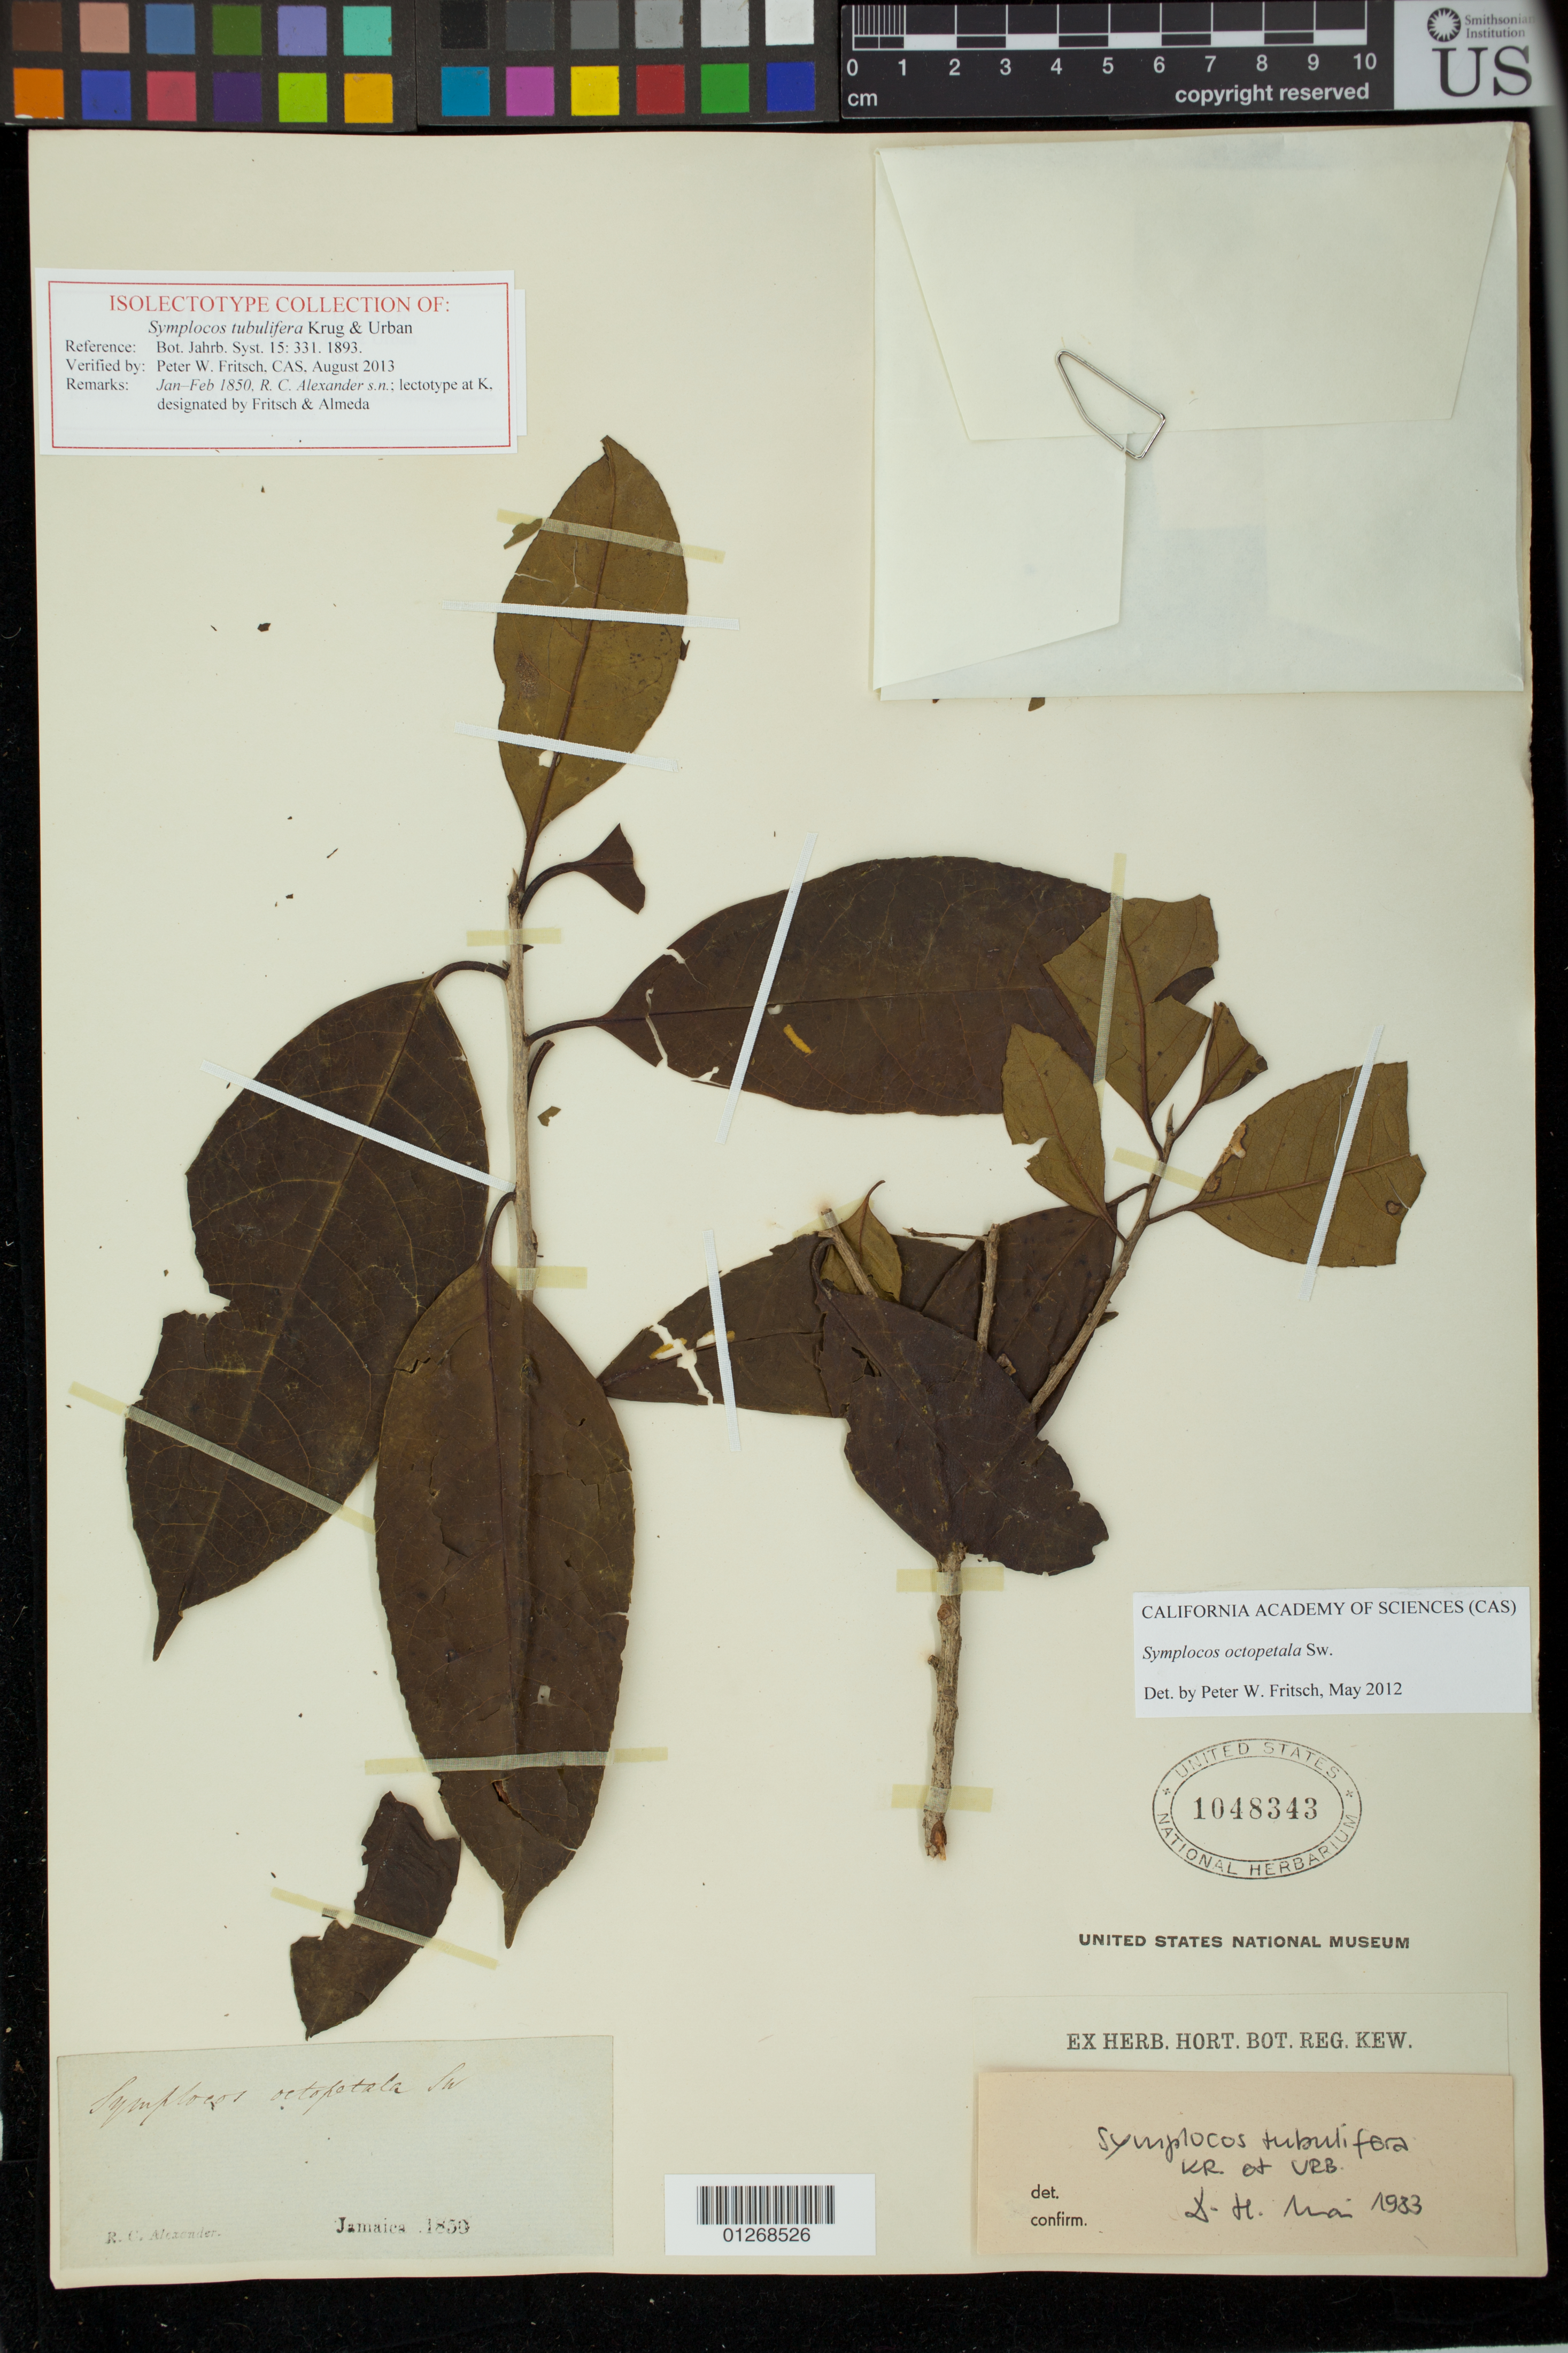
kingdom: Plantae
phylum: Tracheophyta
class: Magnoliopsida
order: Ericales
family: Symplocaceae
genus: Symplocos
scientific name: Symplocos tubulifera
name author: Krug & Urb.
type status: Type Collection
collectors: R. C. Alexander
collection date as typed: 1850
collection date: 1850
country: Jamaica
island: Jamaica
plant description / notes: Specimen annotated as "isolectotype collection" by P.W. Fritsch, "designated by Fritsch & Almeda" but with no publication cited.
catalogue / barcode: US 1048343